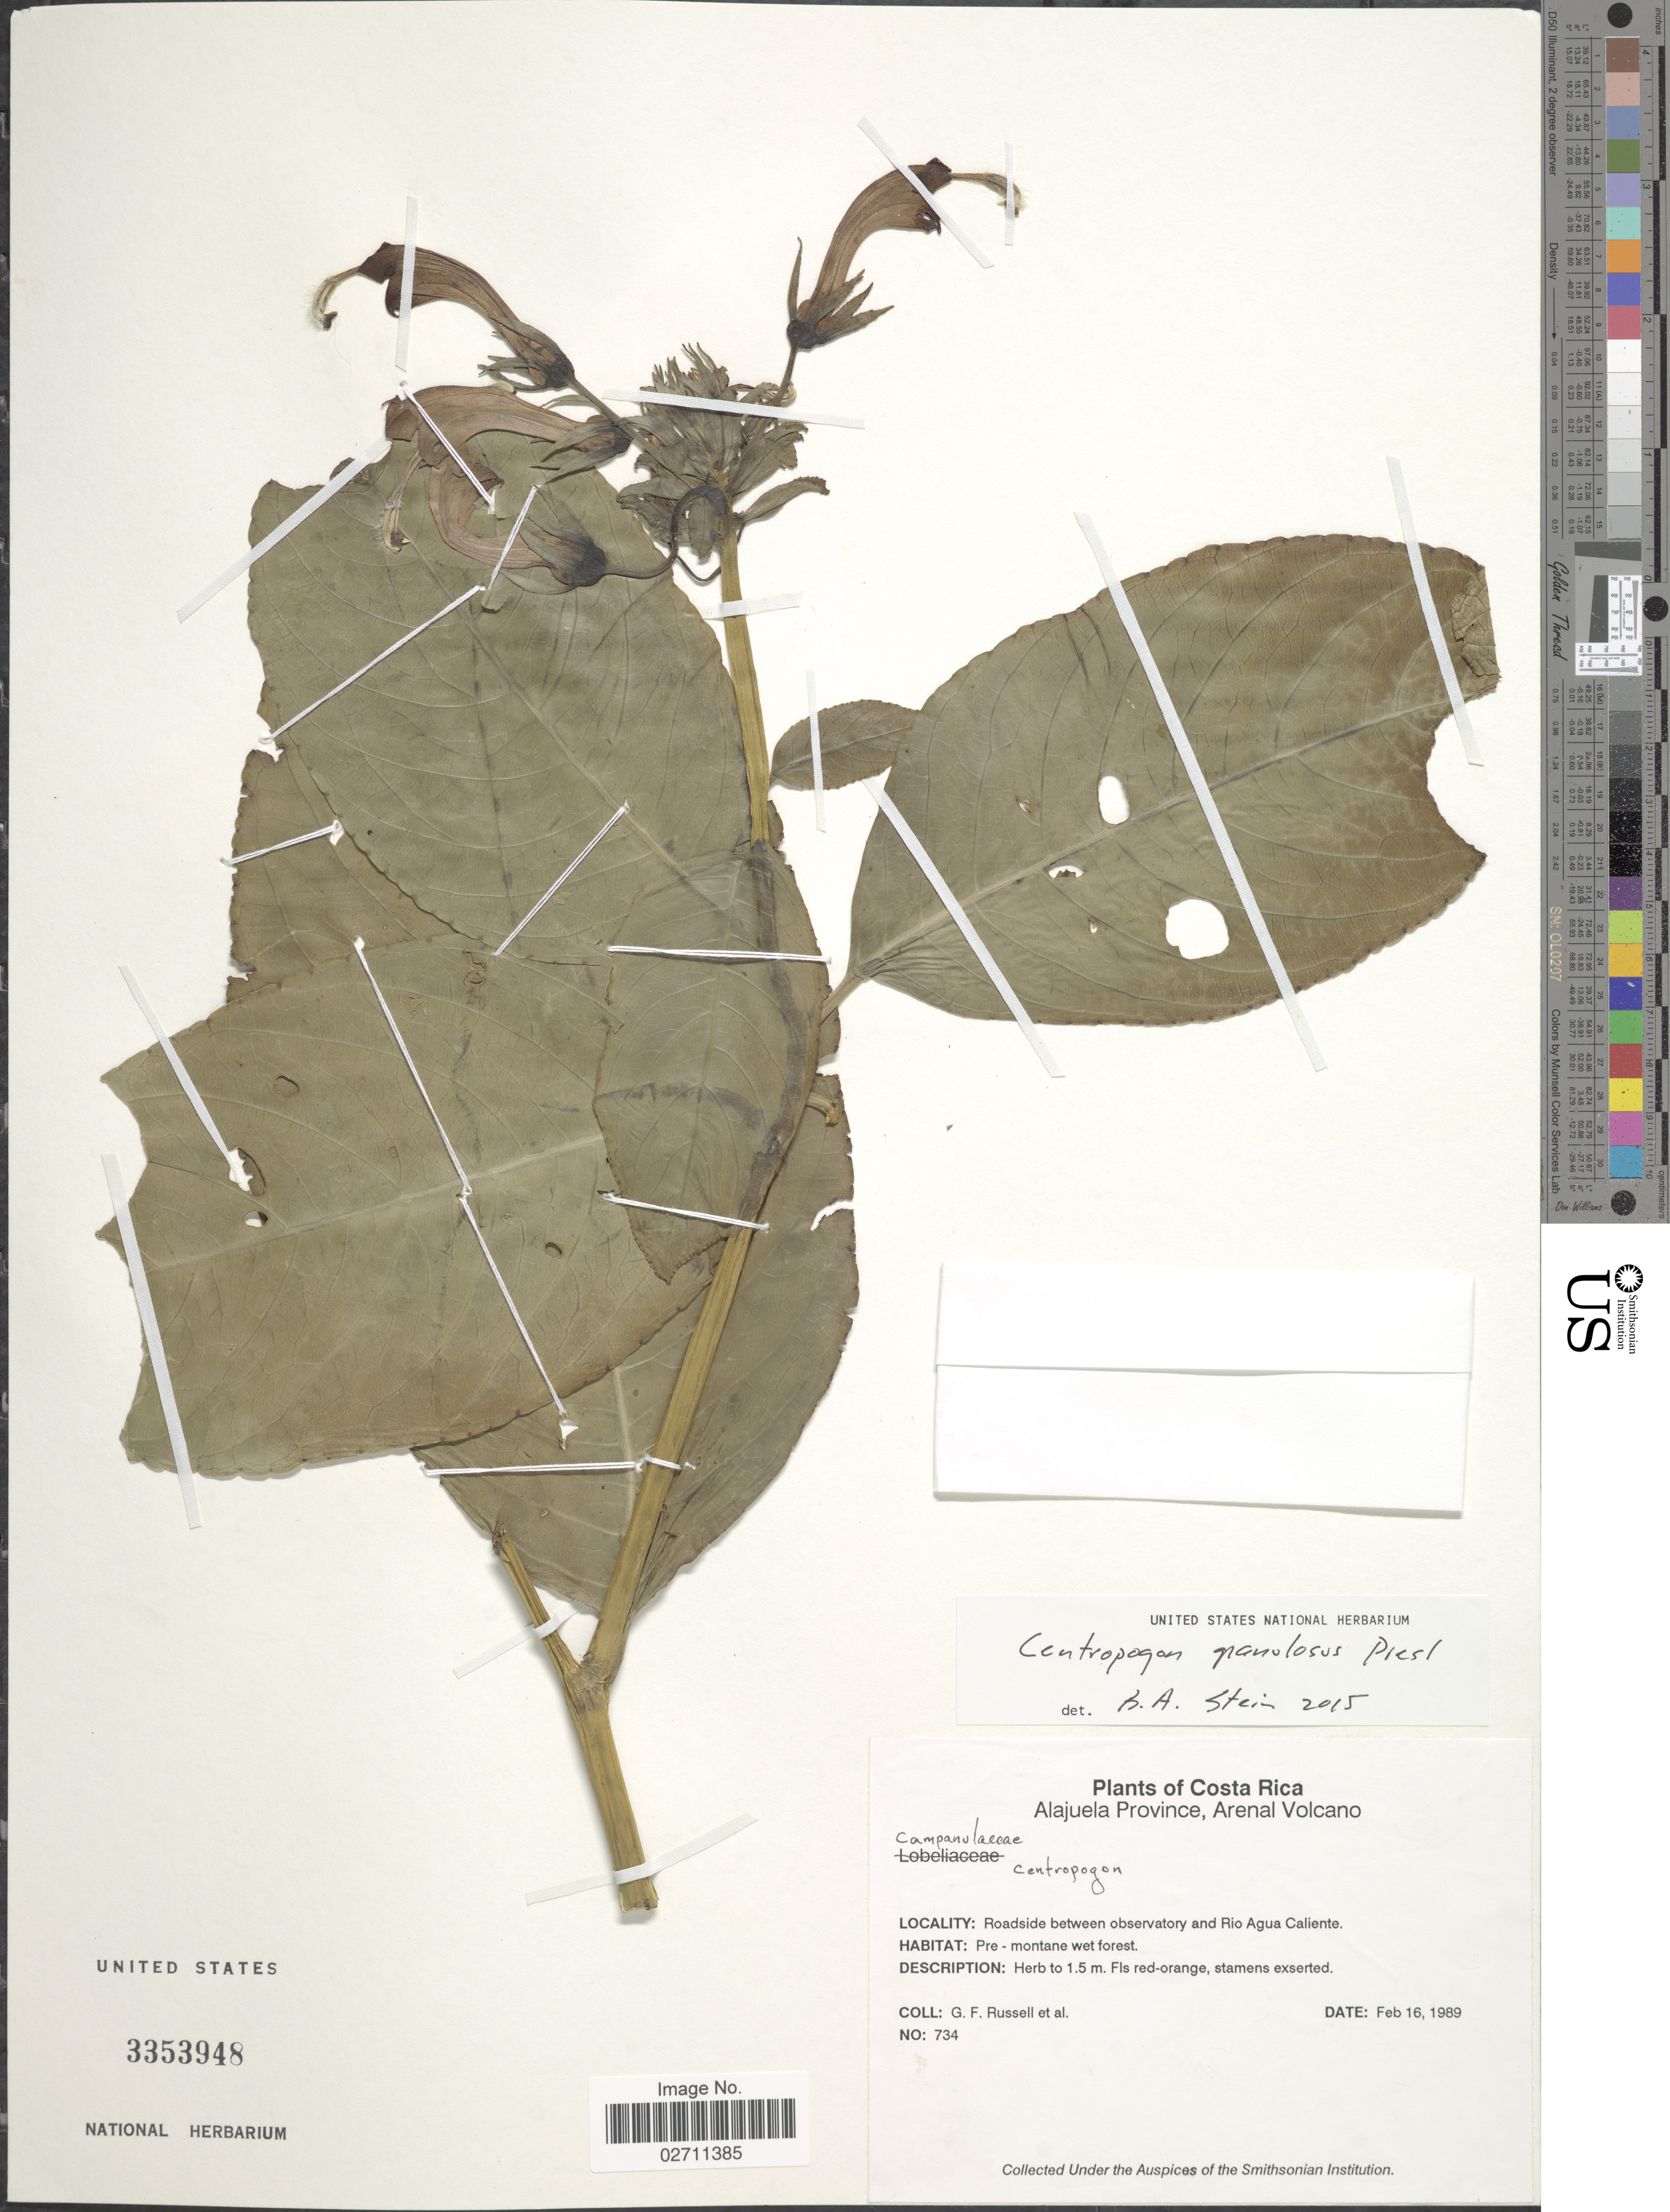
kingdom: Plantae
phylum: Tracheophyta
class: Magnoliopsida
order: Asterales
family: Campanulaceae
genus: Centropogon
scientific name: Centropogon granulosus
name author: C. Presl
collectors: G. Russell & et al.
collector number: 734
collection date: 1989-02-16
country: Costa Rica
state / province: Alajuela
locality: Arenal Volcano, Roadside between observatory and Rio Agua Caliente.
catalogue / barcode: US 3353948